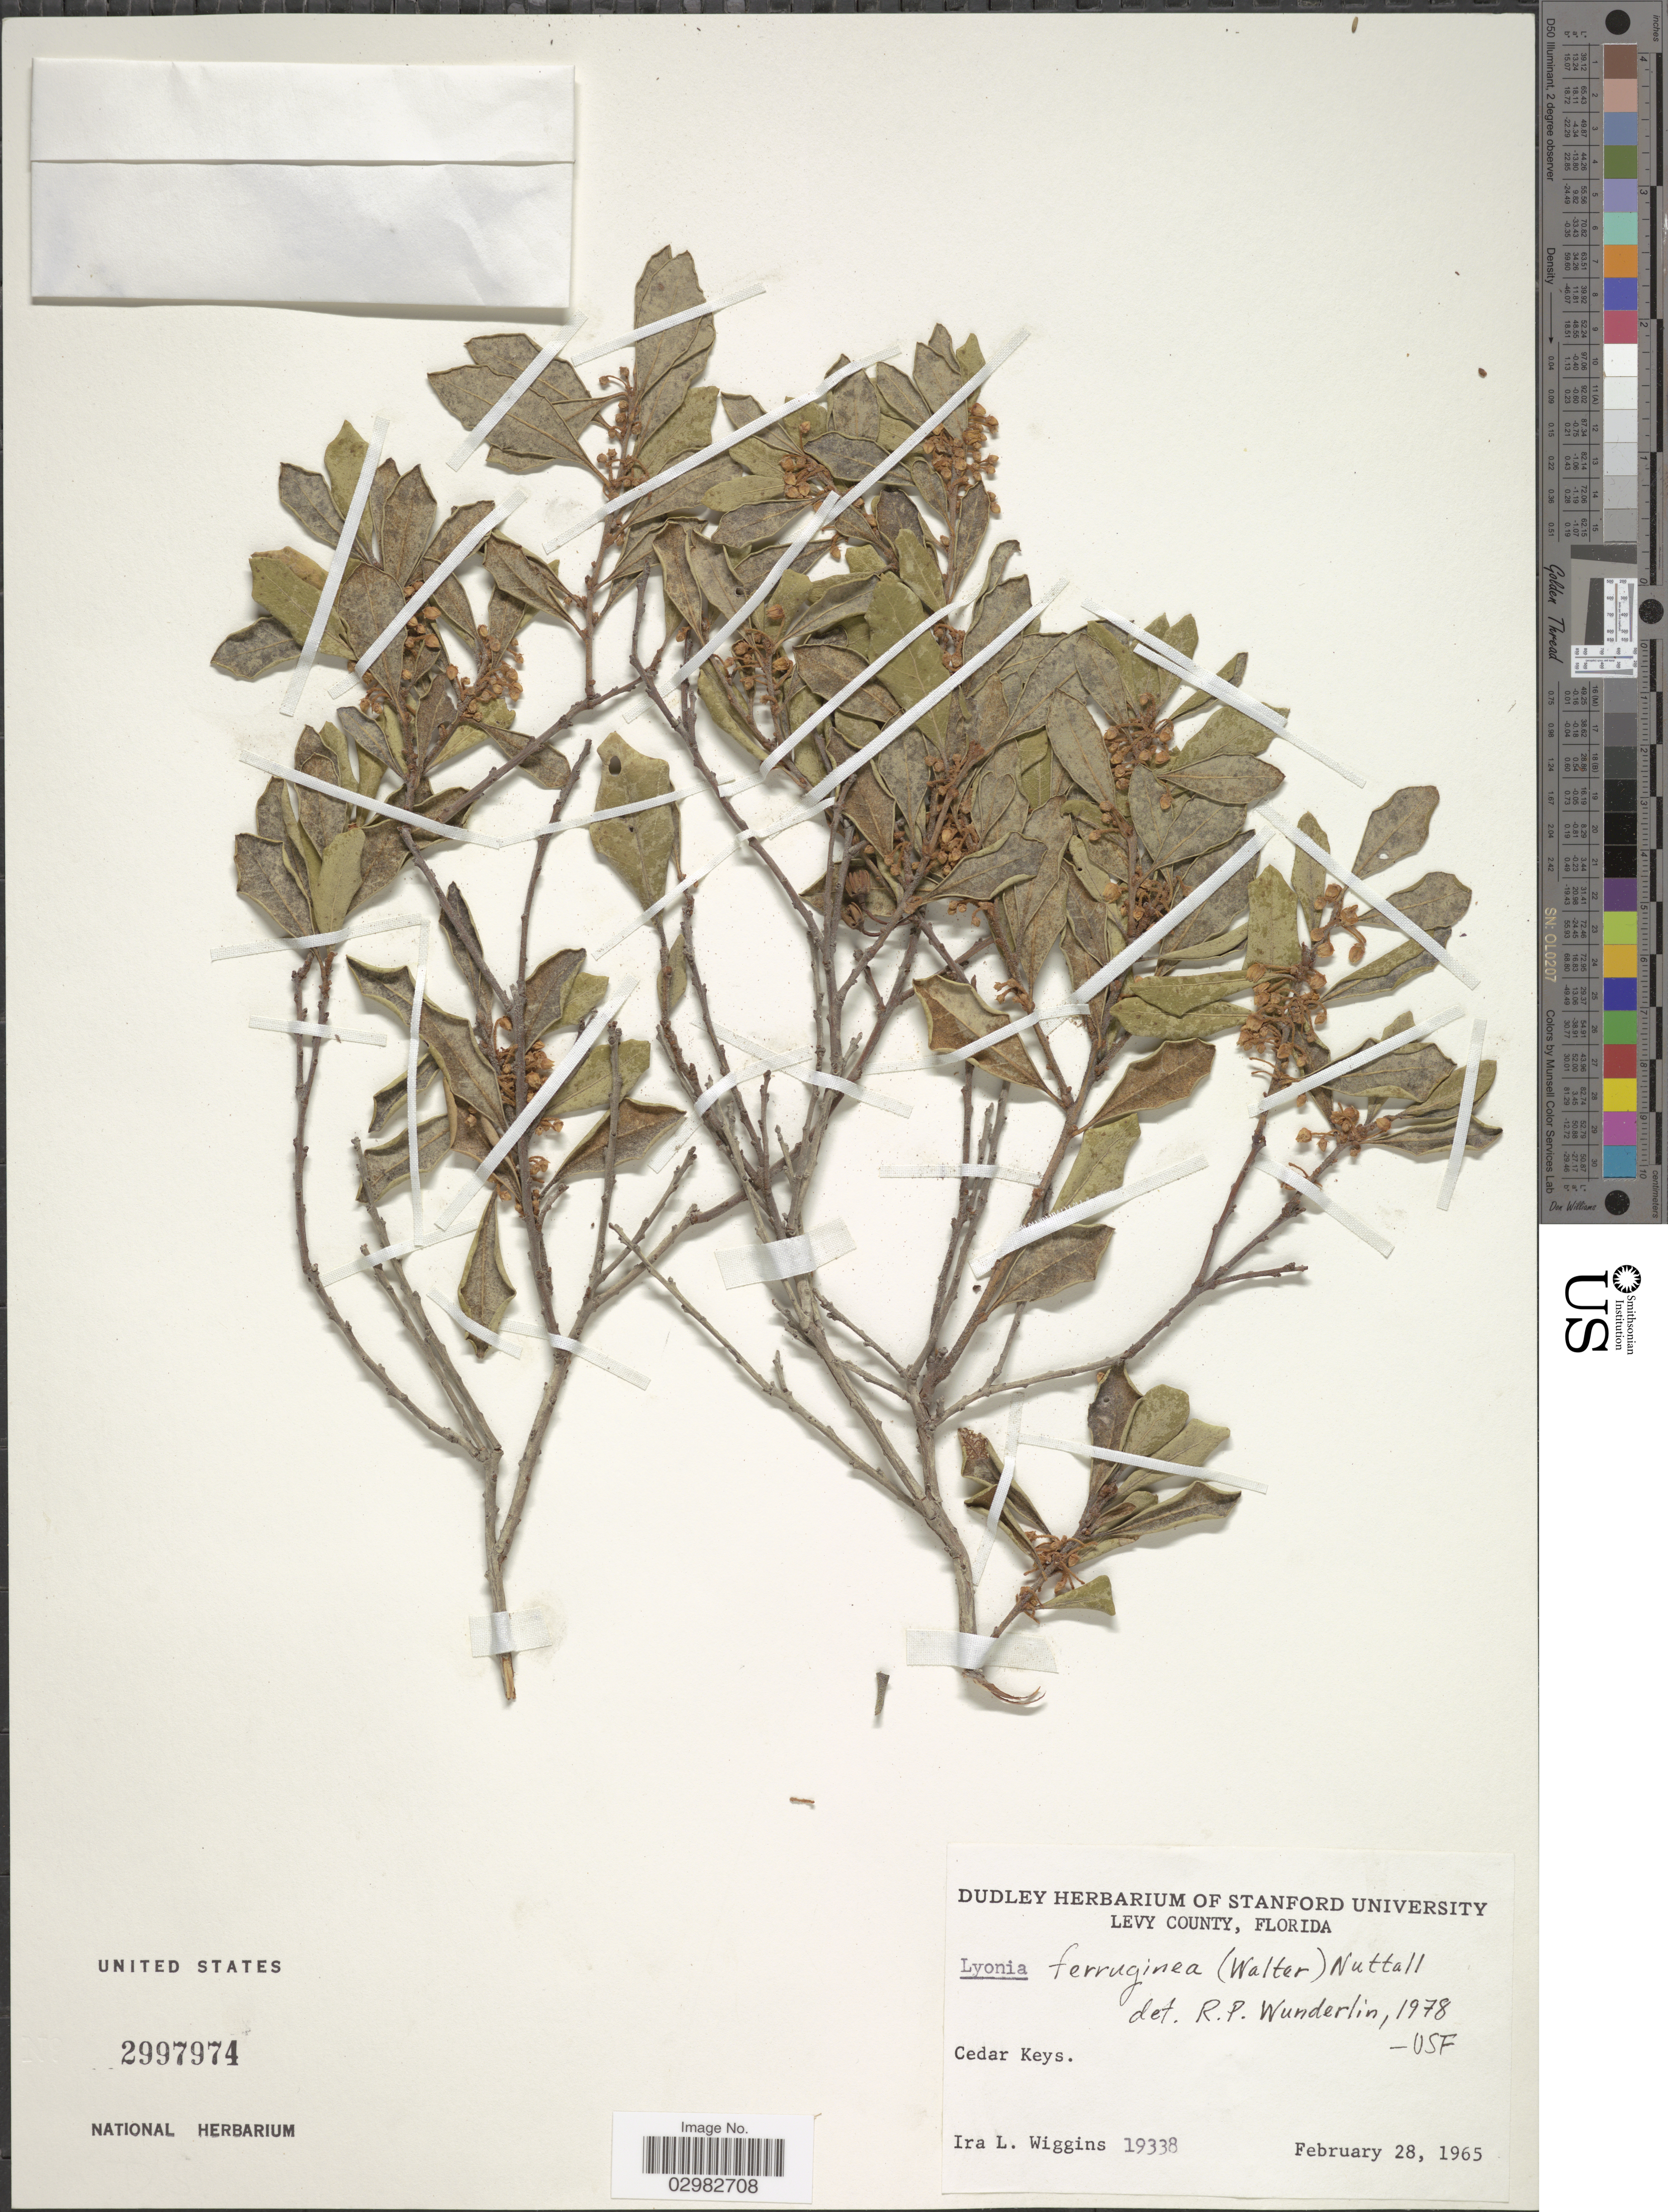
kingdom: Plantae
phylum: Tracheophyta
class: Magnoliopsida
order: Ericales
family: Ericaceae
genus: Lyonia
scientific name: Lyonia ferruginea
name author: (Walter) Nutt.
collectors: I. L. Wiggins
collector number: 19338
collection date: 1965-02-28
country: United States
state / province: Florida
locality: Levy County, Cedar Keys.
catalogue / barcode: US 2997974